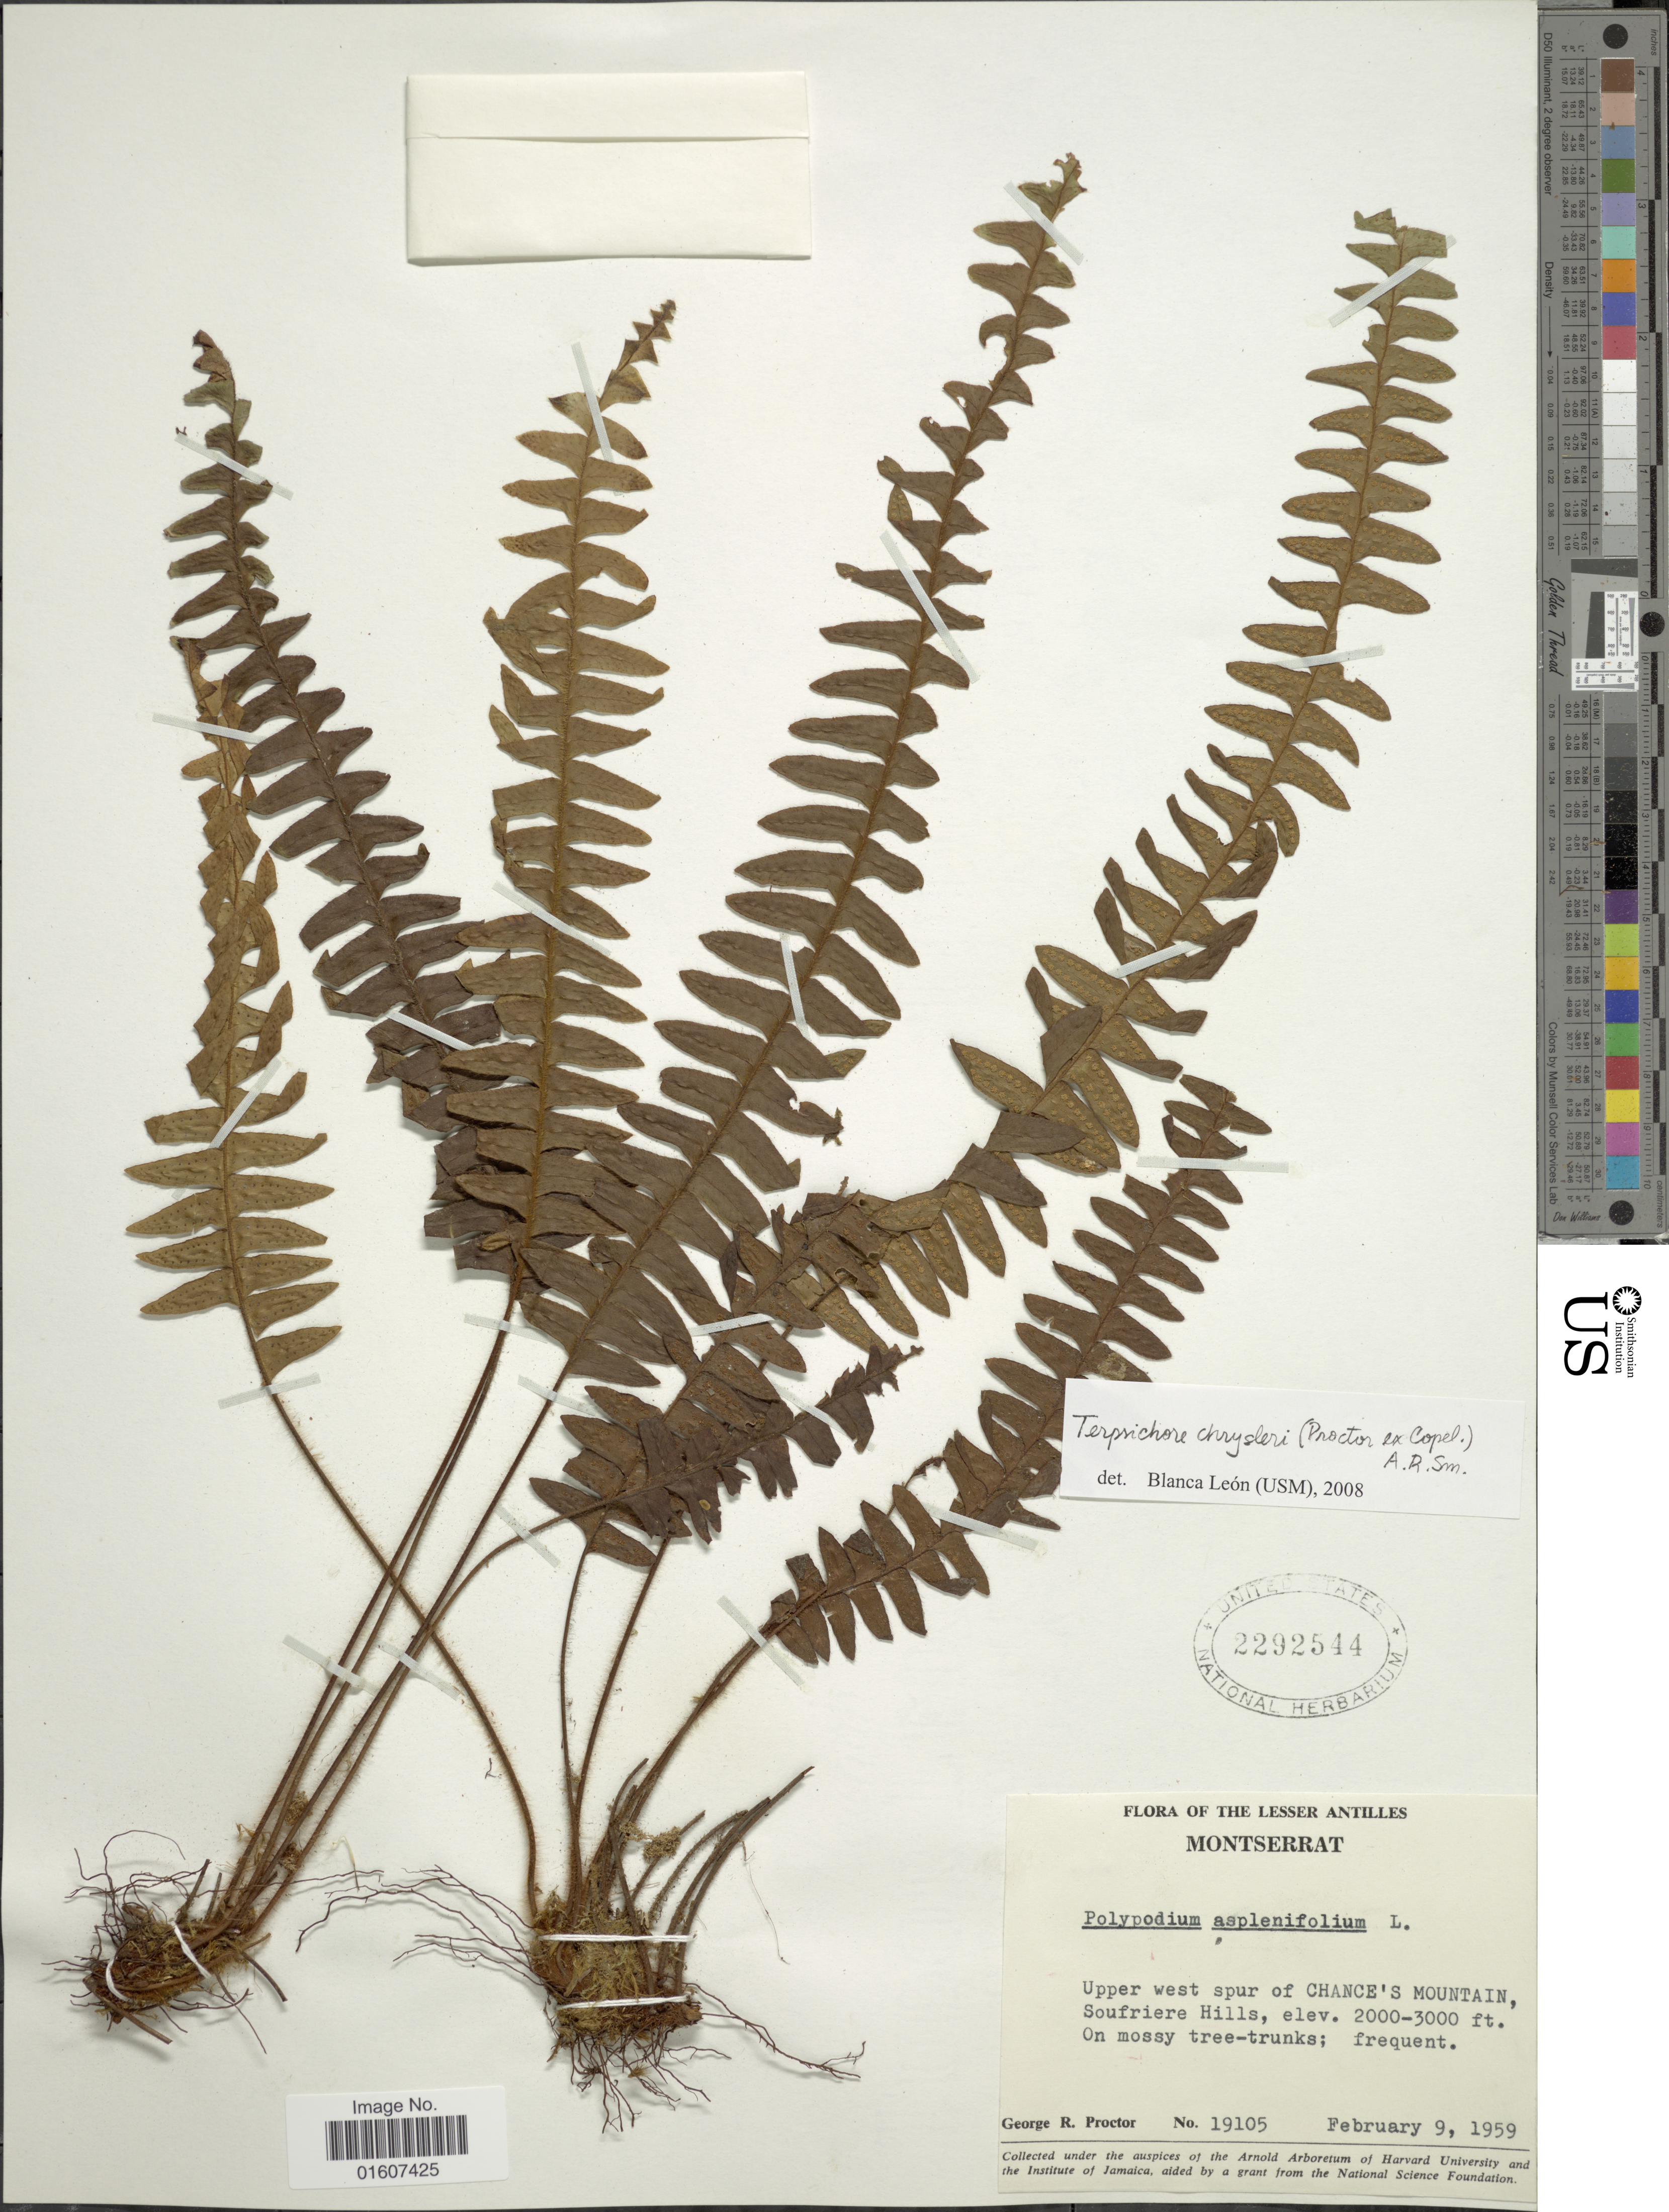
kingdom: Plantae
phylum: Tracheophyta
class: Polypodiopsida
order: Polypodiales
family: Polypodiaceae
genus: Terpsichore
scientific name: Terpsichore chrysleri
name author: (Copel.) A.R. Sm.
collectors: G. R. Proctor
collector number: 19105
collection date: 1959-02-09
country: Montserrat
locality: The Lesser Antilles, Upper west spur of Chance's Mountain, Soufriere Hills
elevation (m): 610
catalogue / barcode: US 2292544